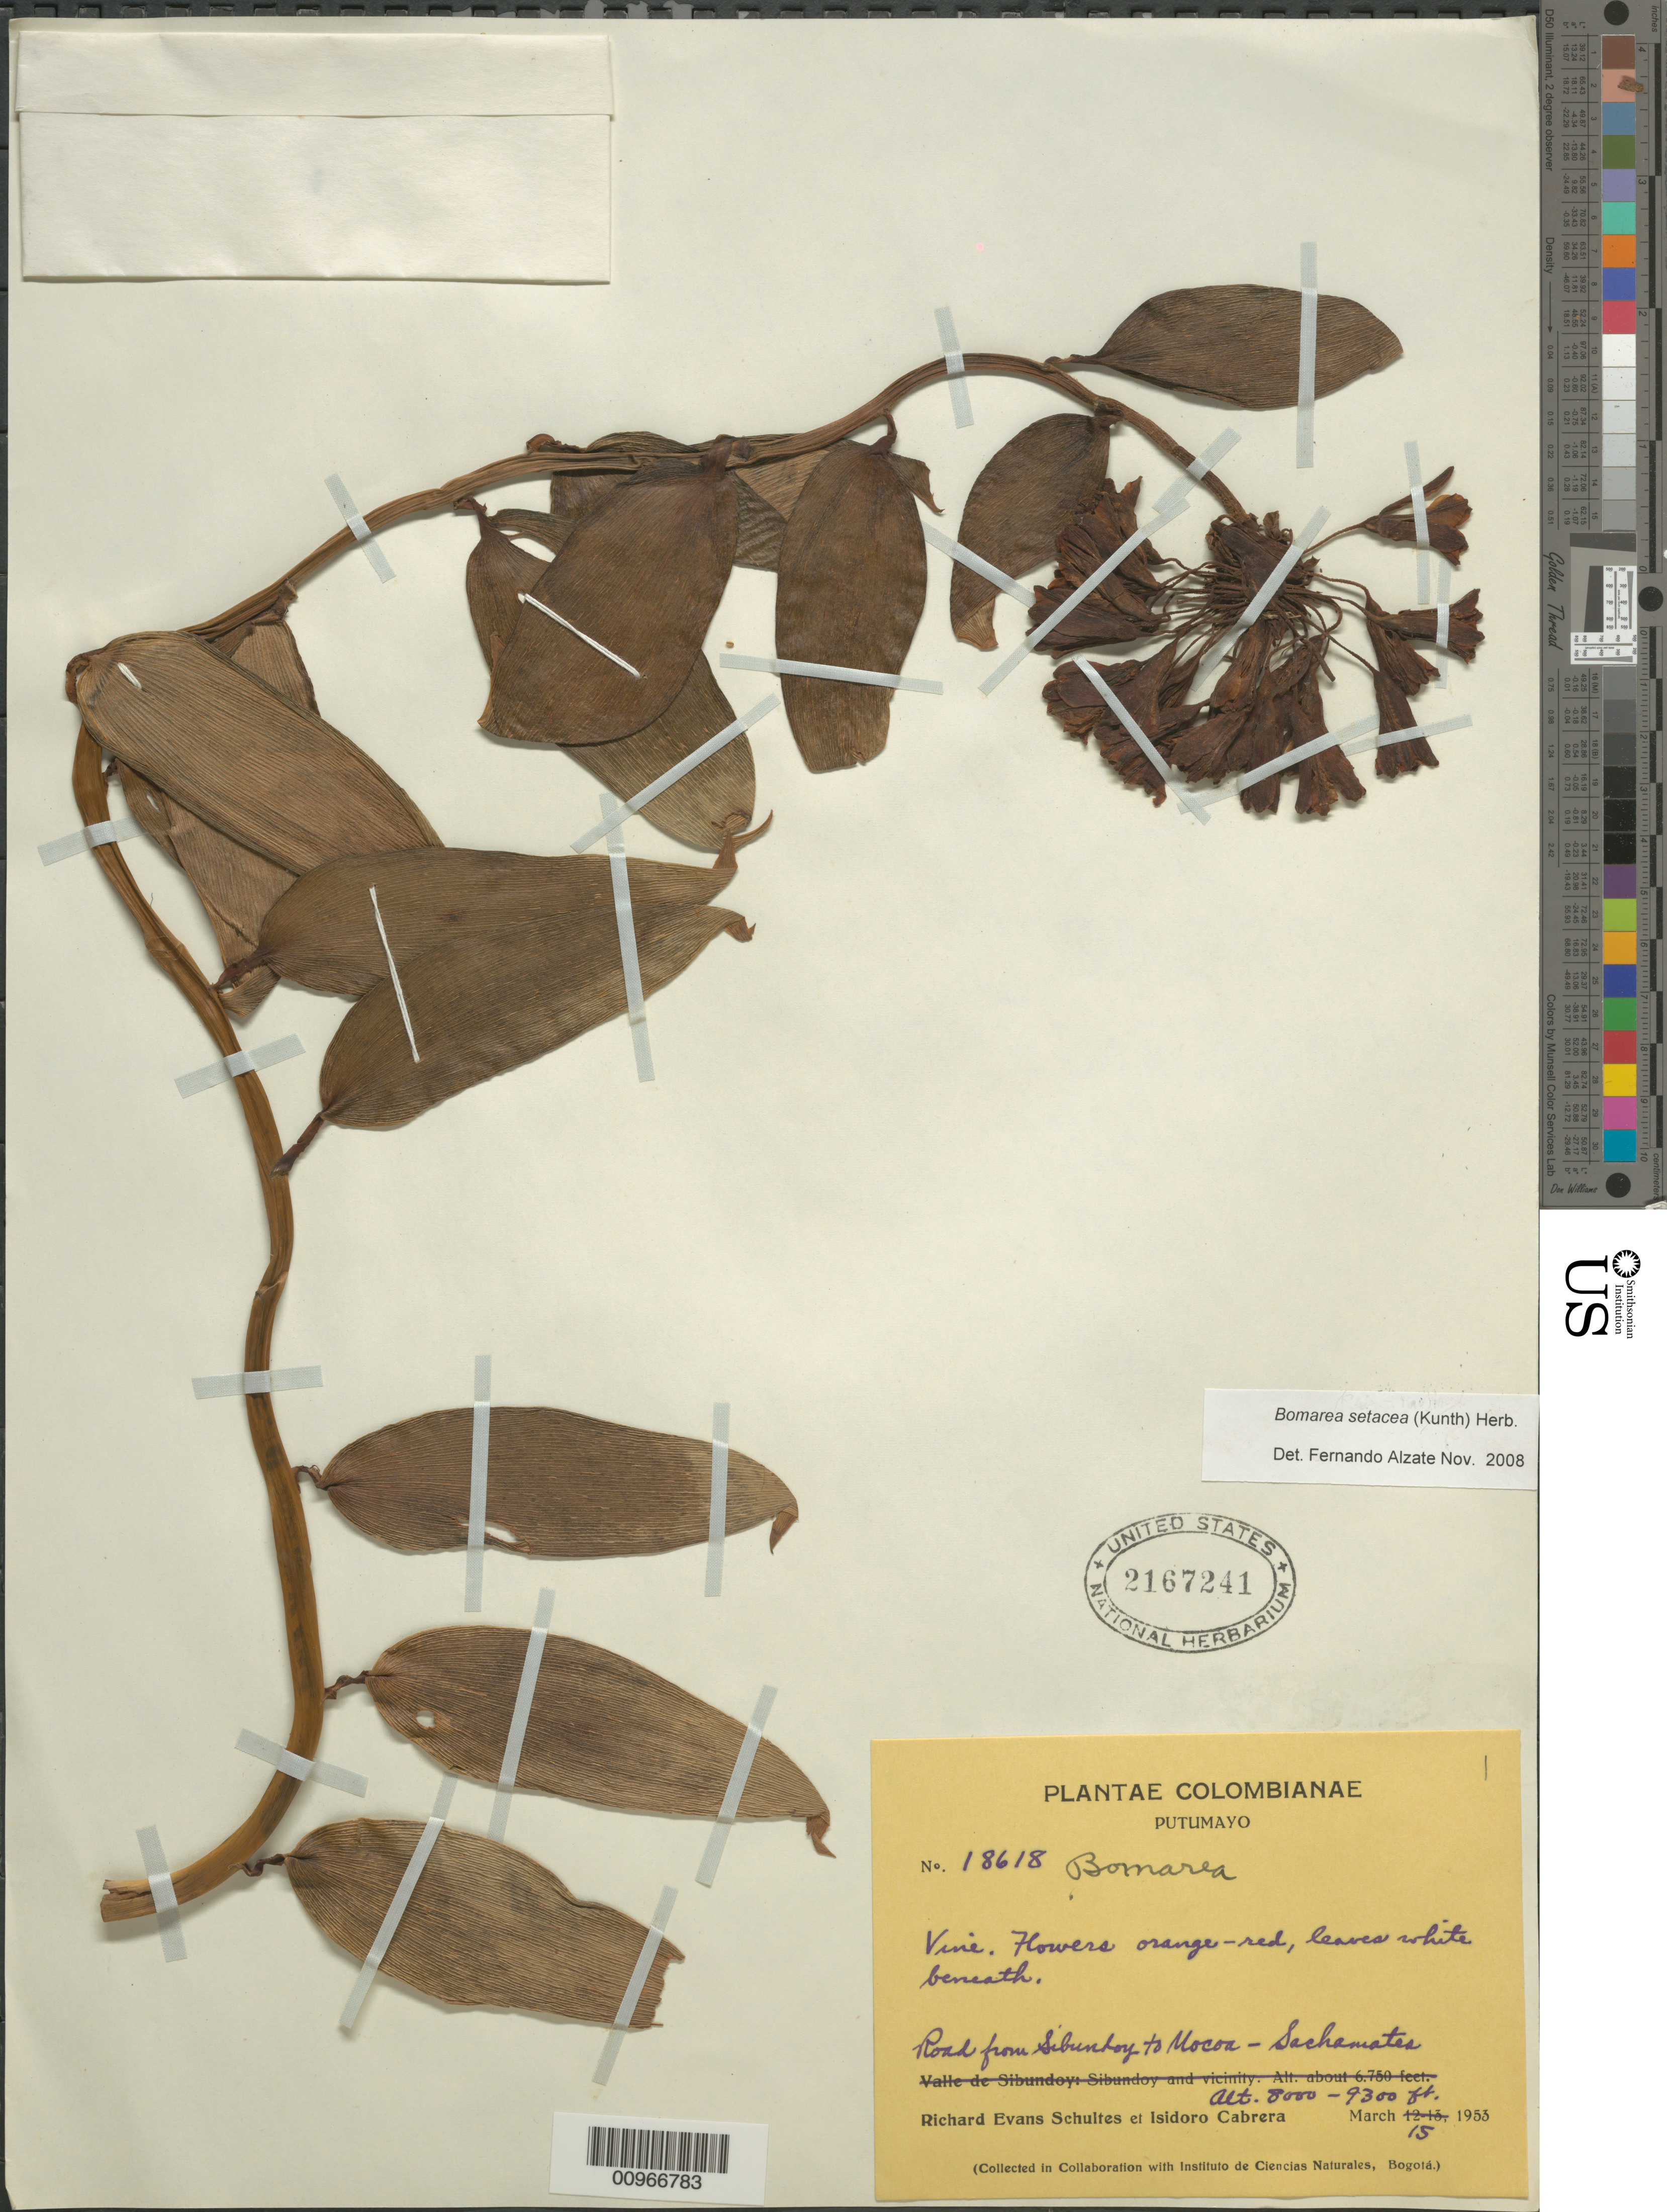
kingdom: Plantae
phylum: Tracheophyta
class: Liliopsida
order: Liliales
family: Alstroemeriaceae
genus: Bomarea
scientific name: Bomarea setacea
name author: (Ruiz & Pav.) Herb.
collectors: R. E. Schultes & I. Cabrera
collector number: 18618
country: Colombia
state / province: Putumayo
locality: Sibundoy to Mocoa, Schamates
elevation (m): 2438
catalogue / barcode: US 2167241